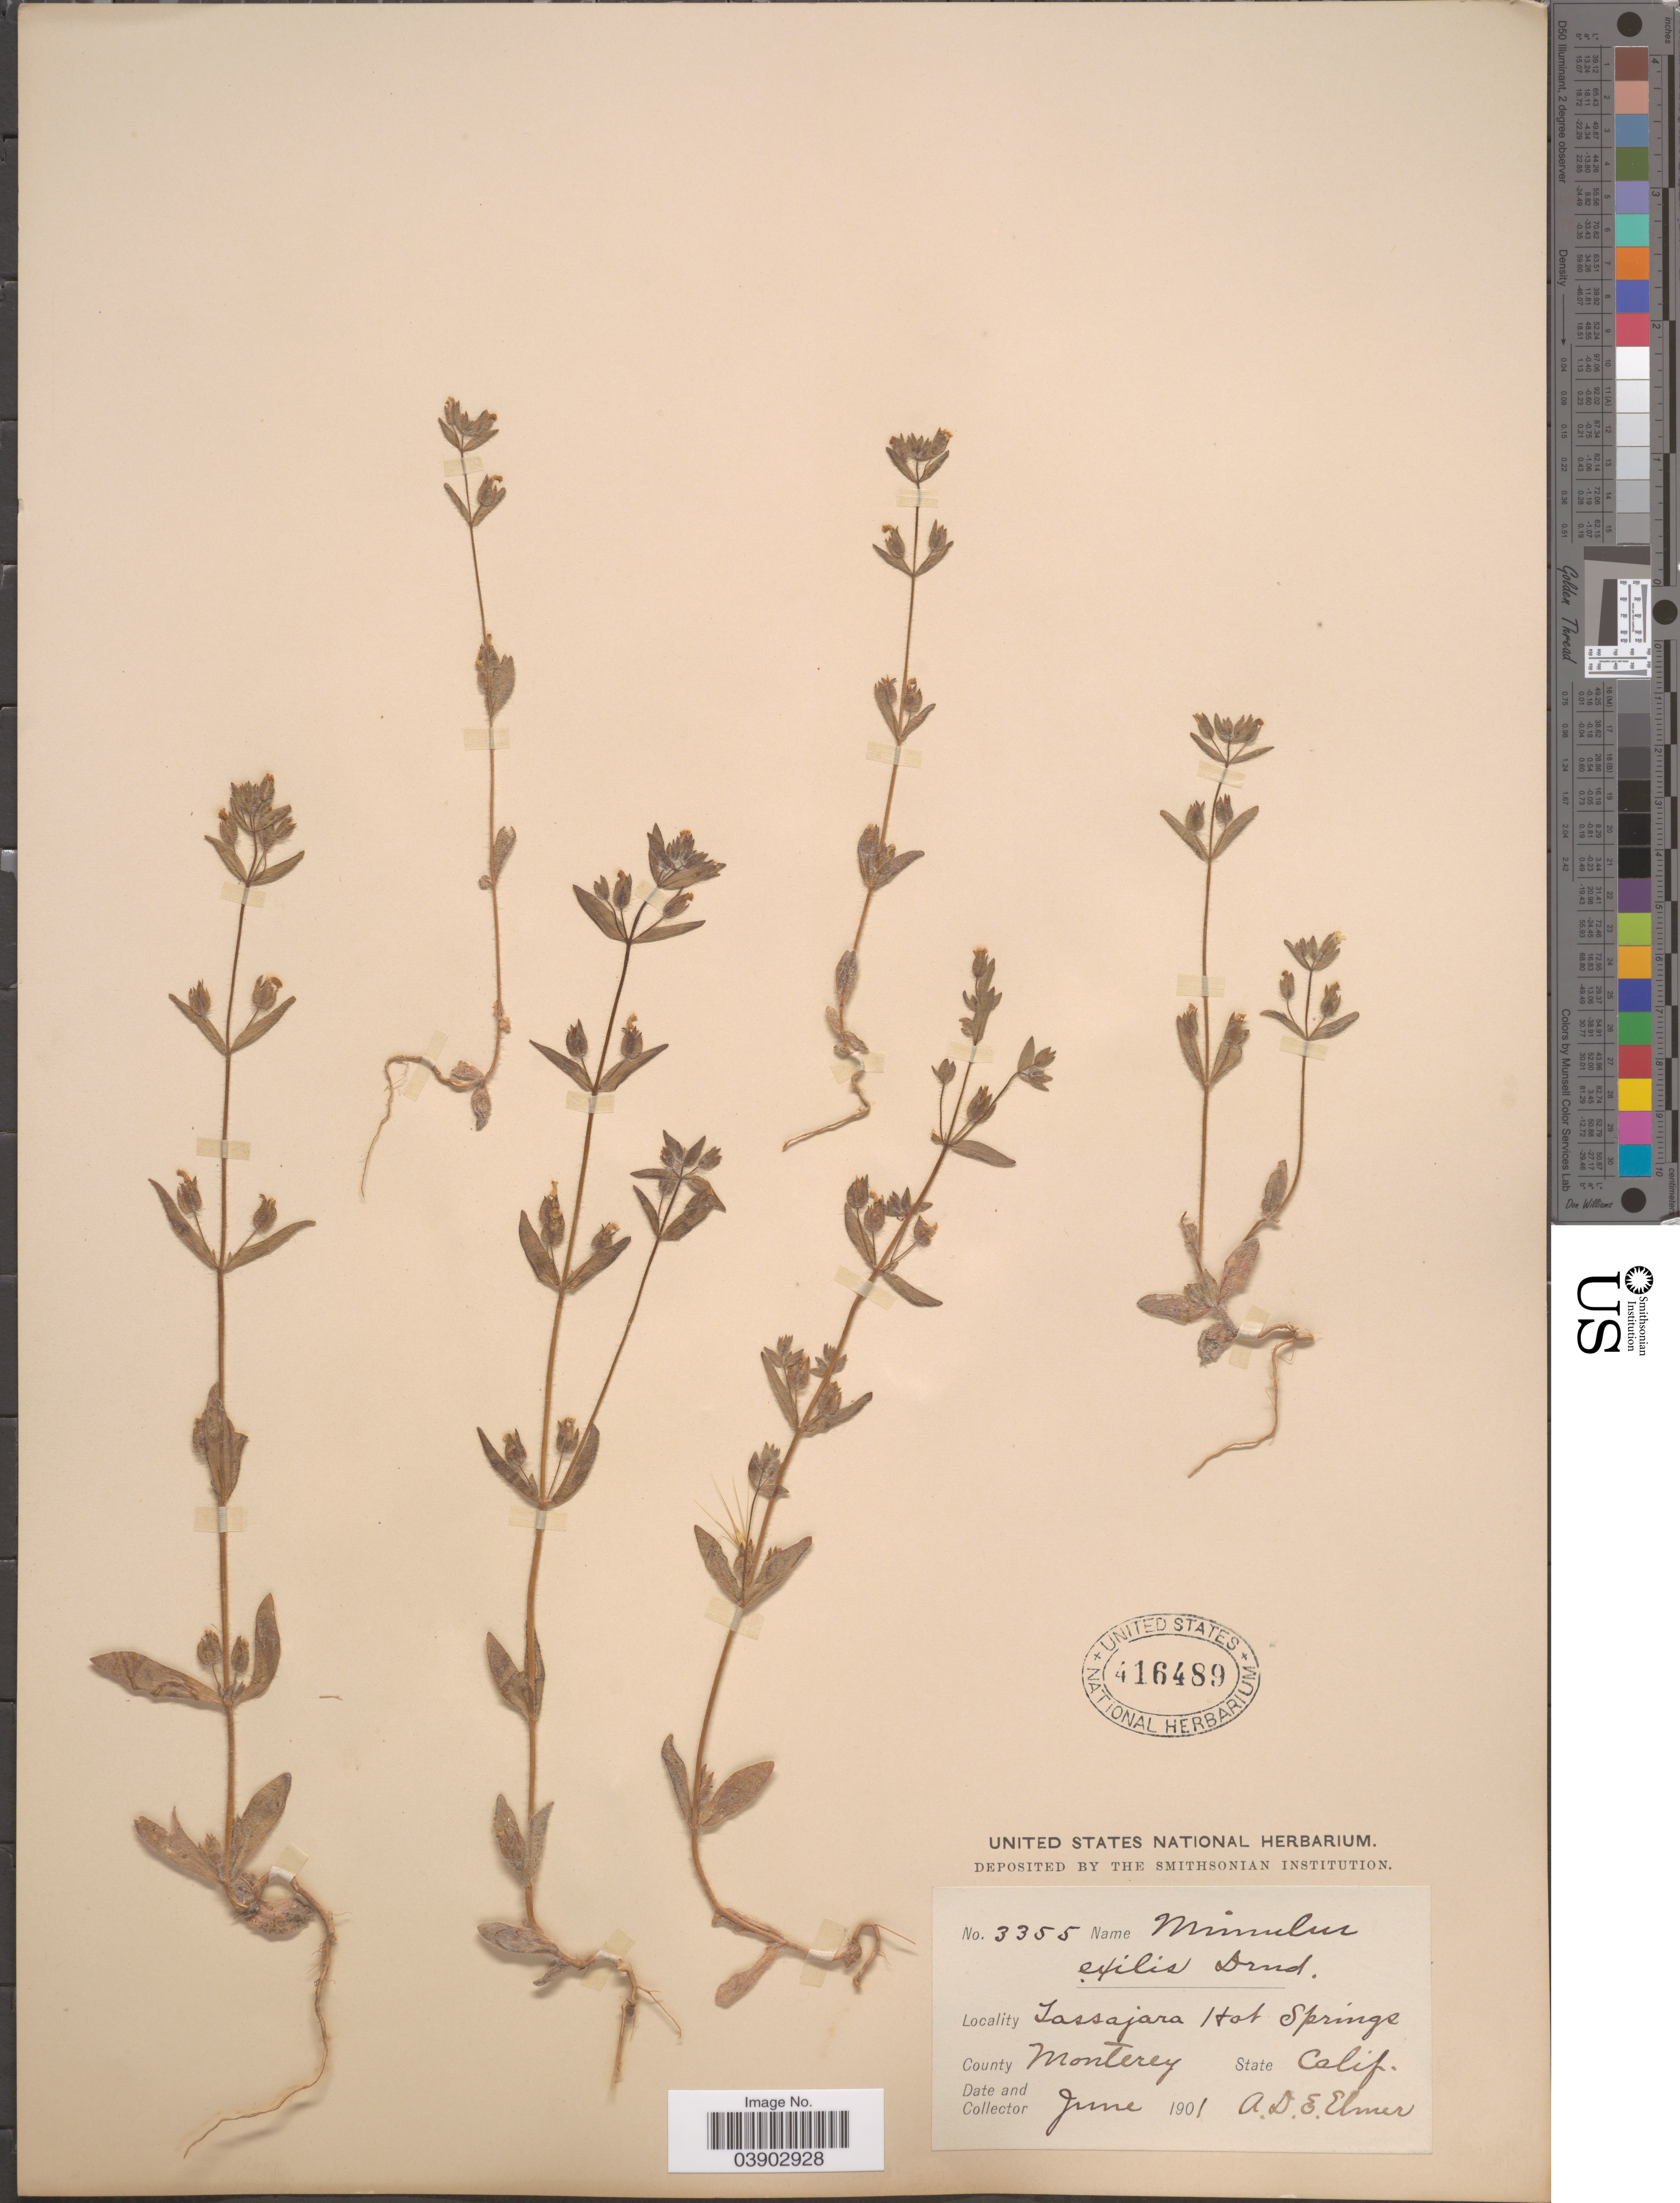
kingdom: Plantae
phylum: Tracheophyta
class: Magnoliopsida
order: Lamiales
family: Phrymaceae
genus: Mimetanthe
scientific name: Mimetanthe pilosa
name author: (Benth.) Greene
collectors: A. D. E. Elmer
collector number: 3355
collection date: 1901-06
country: United States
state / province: California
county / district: Monterey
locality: Tassajara Hot Springs. County Monterey.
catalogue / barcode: US 416489